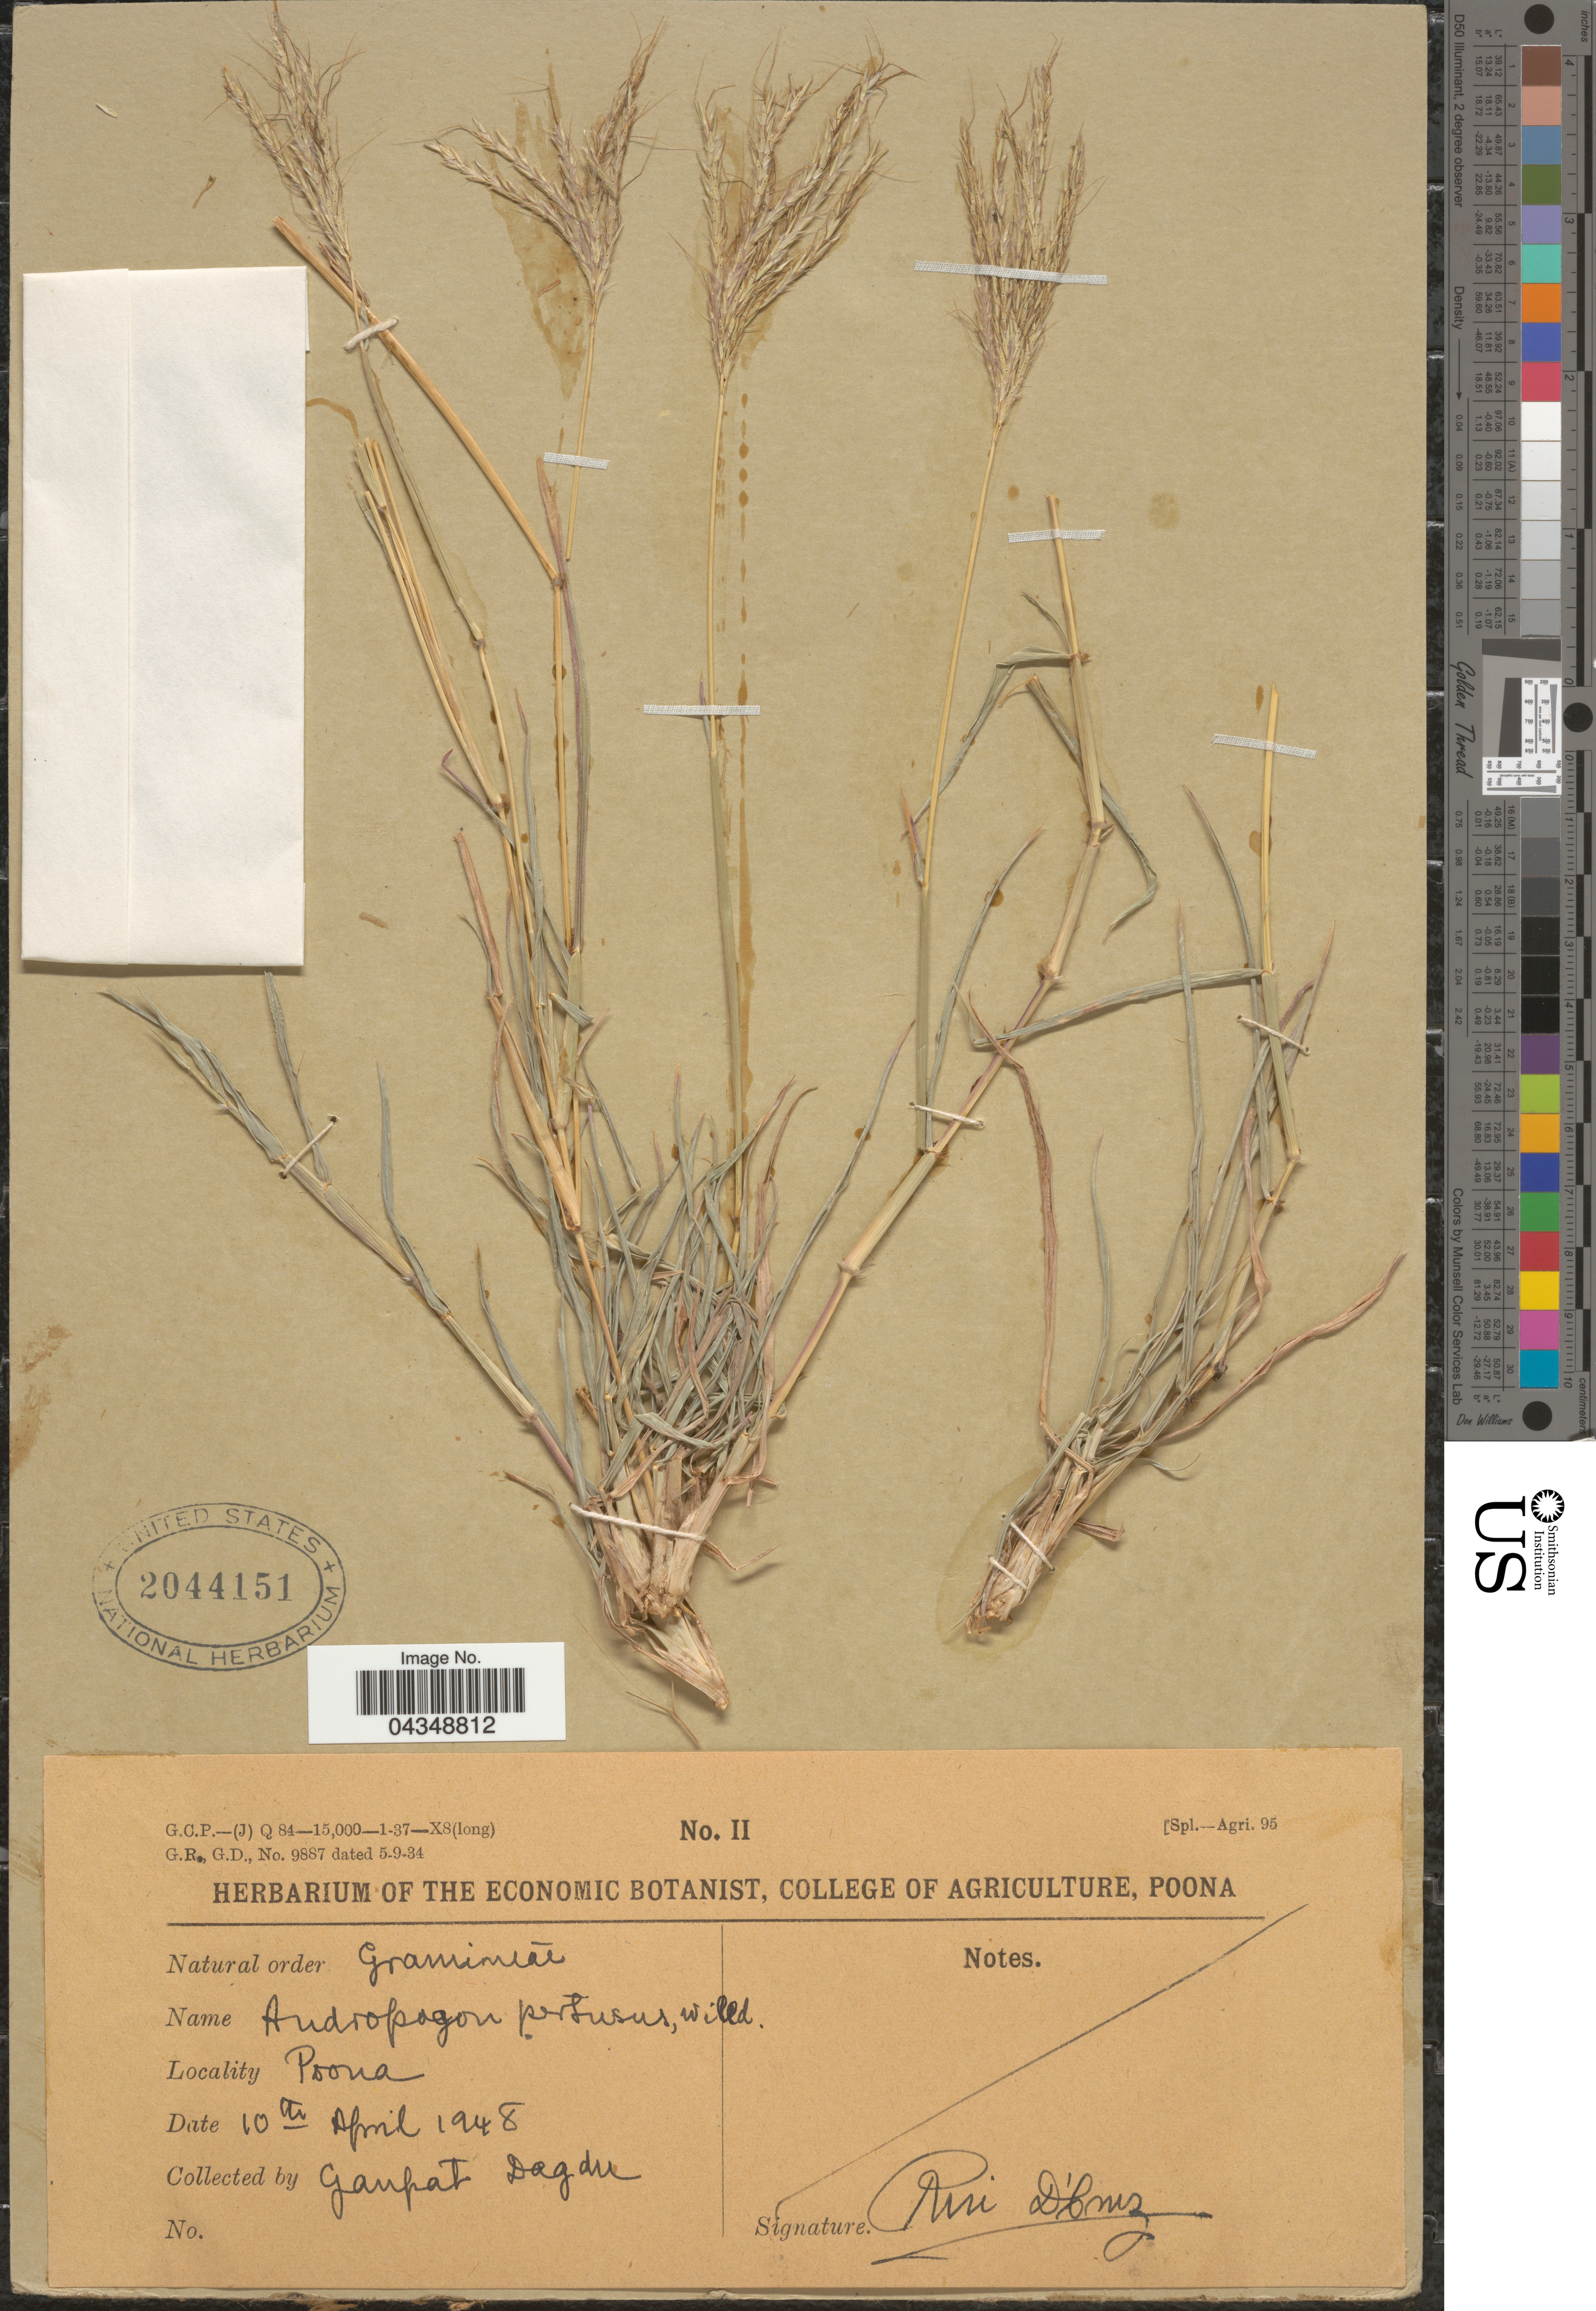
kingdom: Plantae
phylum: Tracheophyta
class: Liliopsida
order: Poales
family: Poaceae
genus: Bothriochloa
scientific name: Bothriochloa pertusa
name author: (L.) A. Camus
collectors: G. Dagdu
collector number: II?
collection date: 1948-04-10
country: India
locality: Poona.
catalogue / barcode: US 2044151